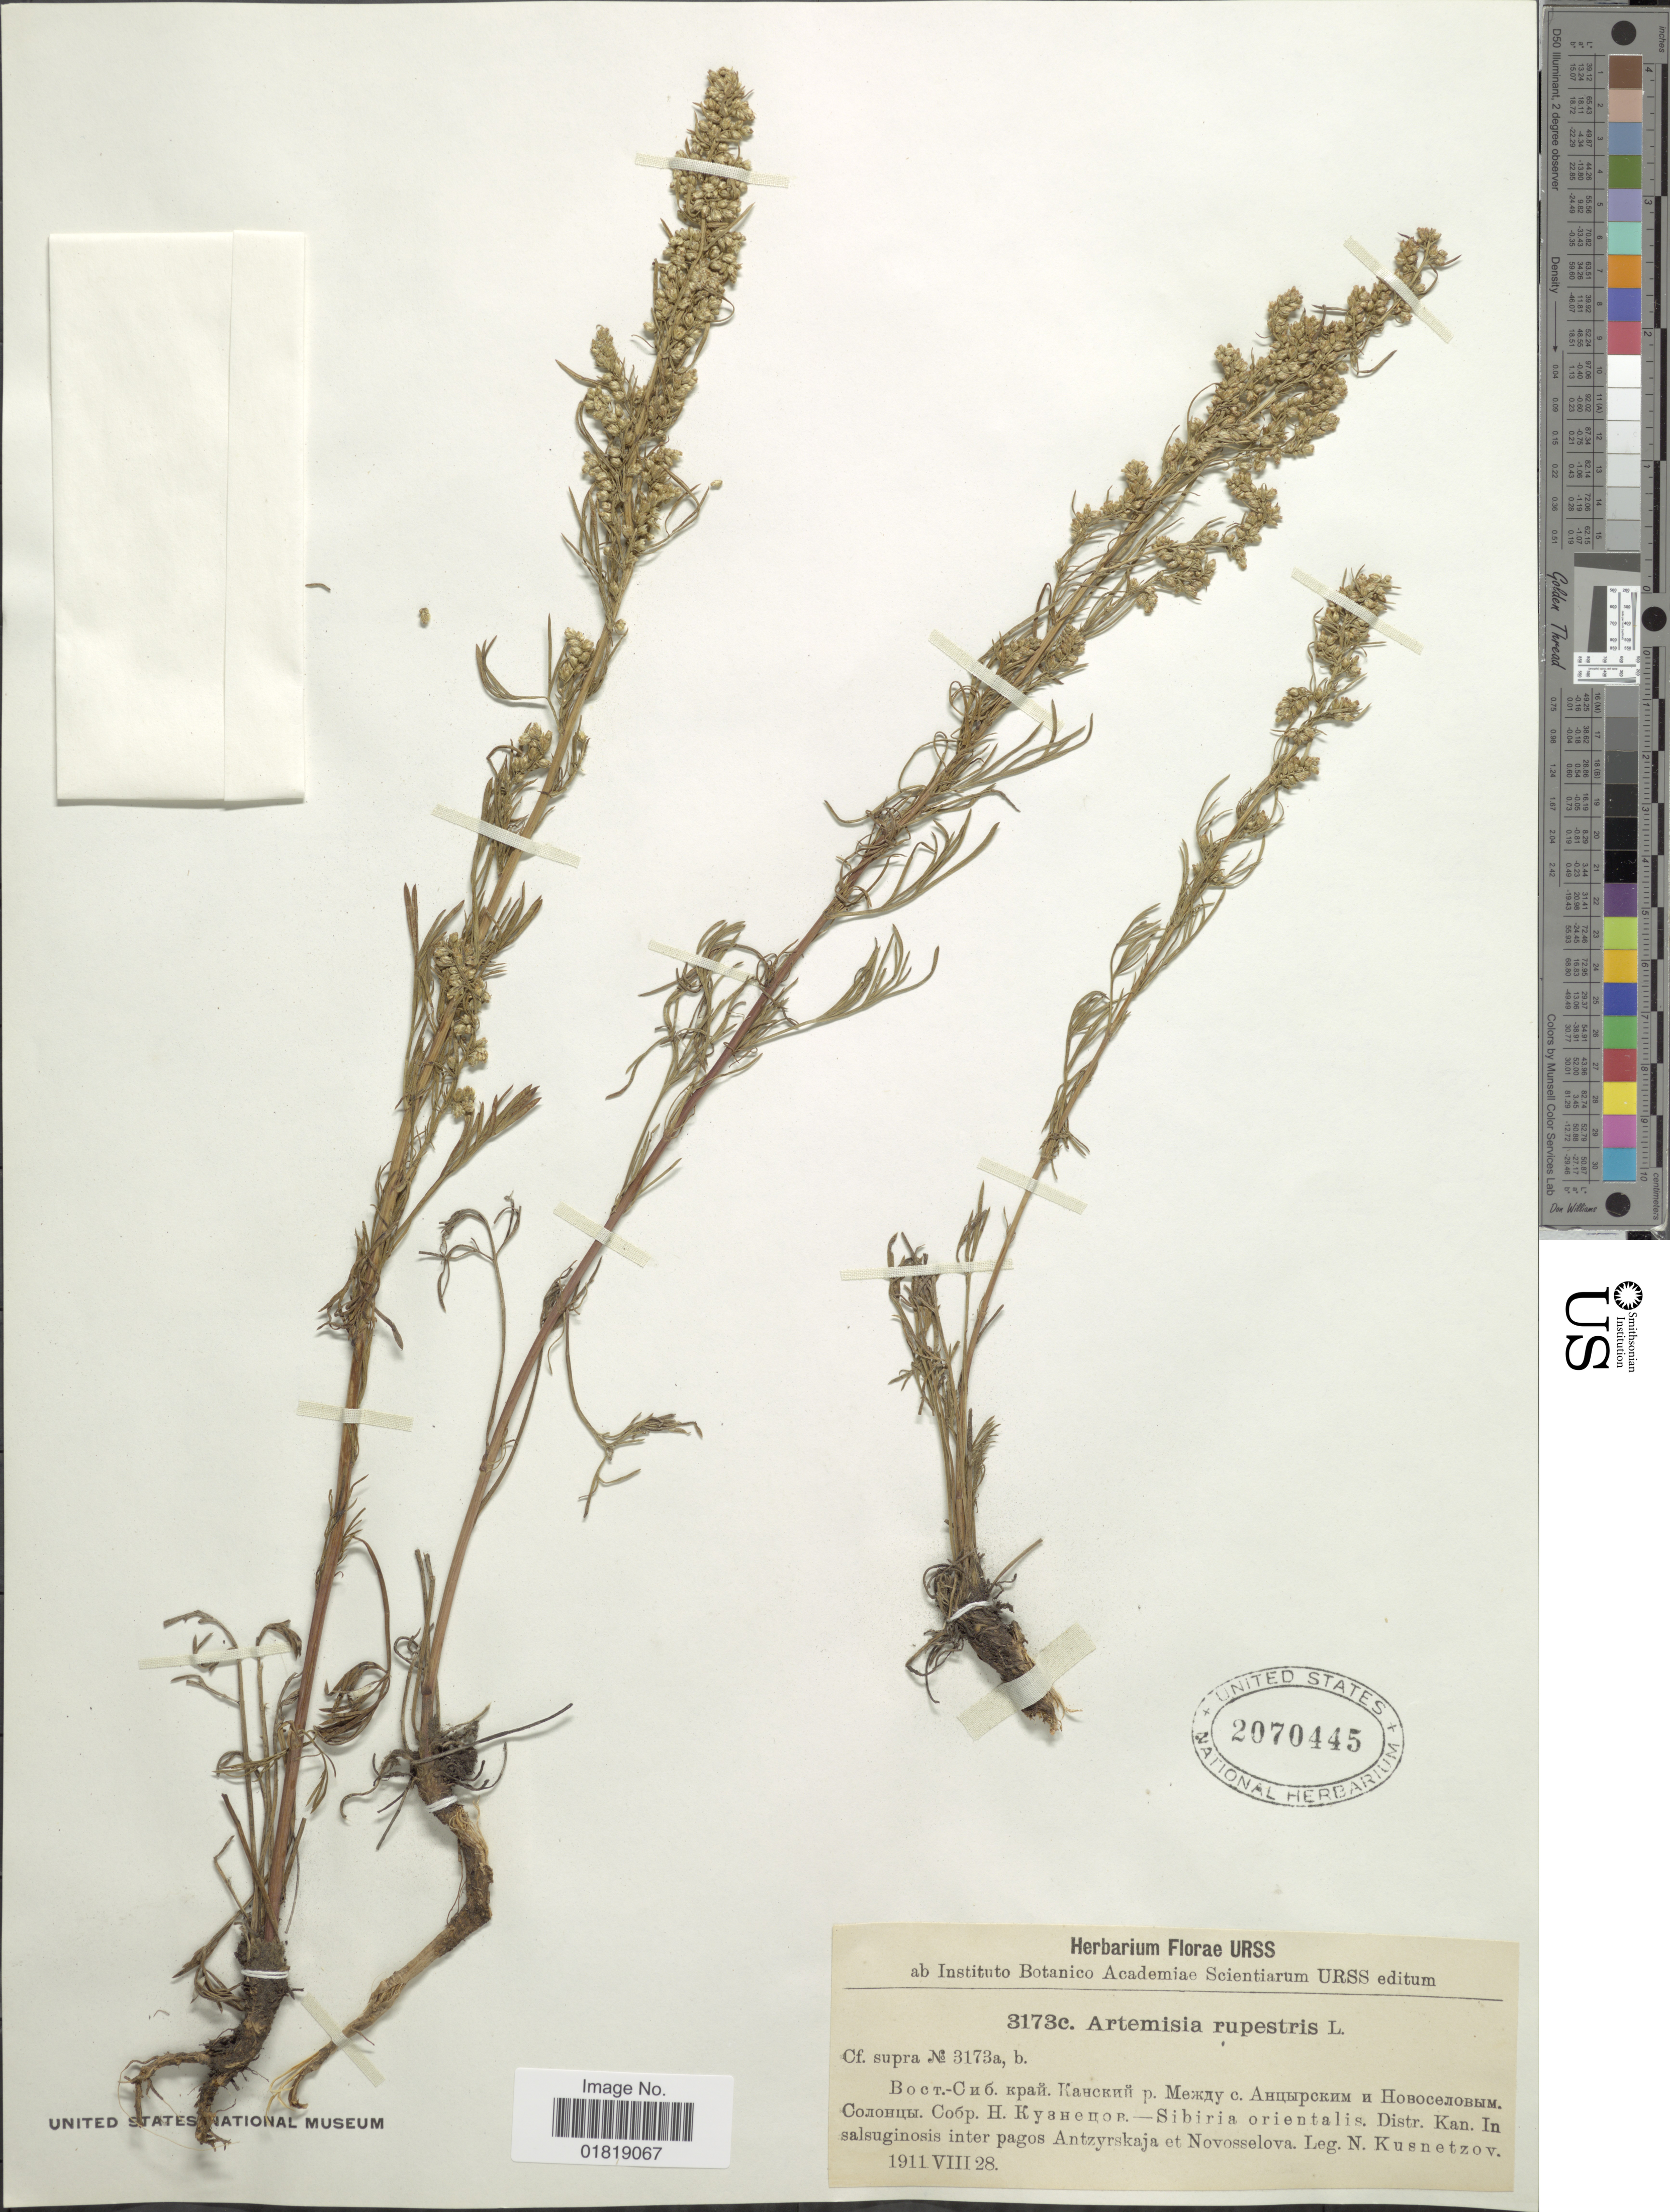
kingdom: Plantae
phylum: Tracheophyta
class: Magnoliopsida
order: Asterales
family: Asteraceae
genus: Artemisia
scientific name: Artemisia rupestris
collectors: N. Kusnezow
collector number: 3173c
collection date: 1911-08-28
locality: Sibiria orientalis, Distr. Kan., In salsuginosis inter pagos Antzyrskaja et Novosselovaa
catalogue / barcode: US 2070445